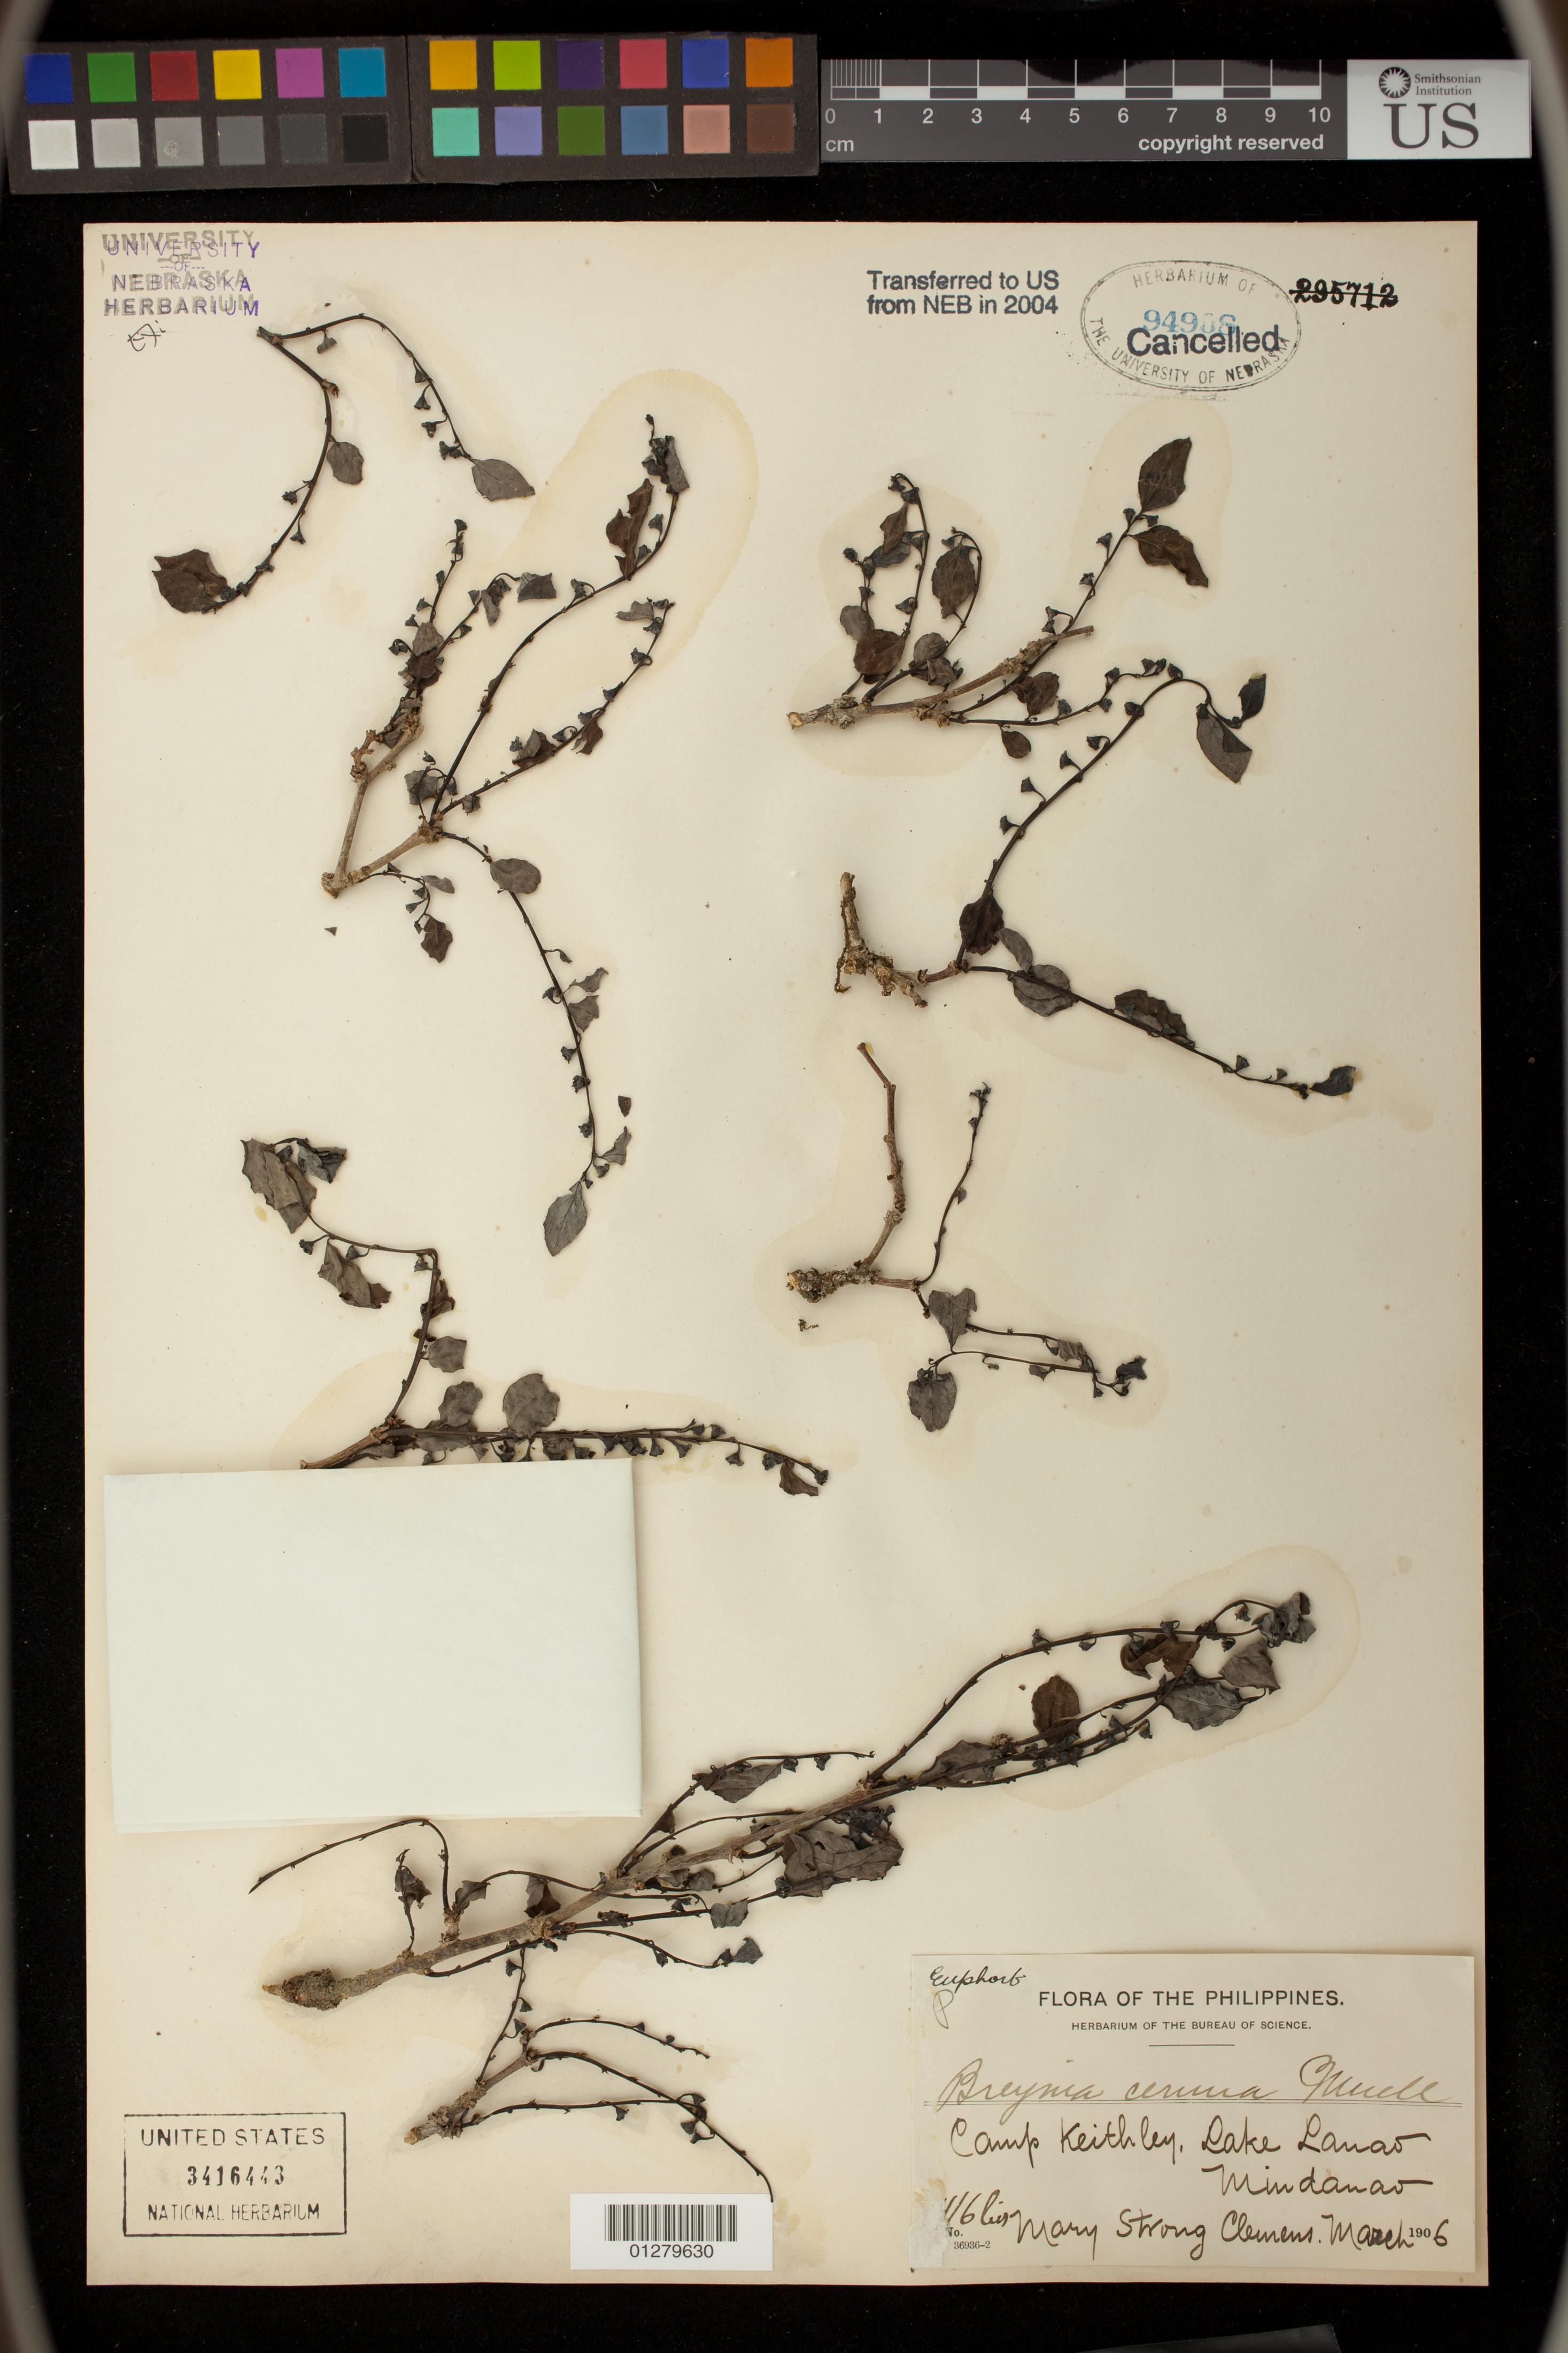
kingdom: Plantae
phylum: Tracheophyta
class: Magnoliopsida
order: Malpighiales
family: Phyllanthaceae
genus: Breynia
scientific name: Breynia cernua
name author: (Poir.) Müll. Arg.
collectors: M. S. Clemens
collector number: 416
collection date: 1906-03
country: Philippines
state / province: Muslim Mindanao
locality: Camp Keithley, Lake Lanao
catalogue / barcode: US 3416443